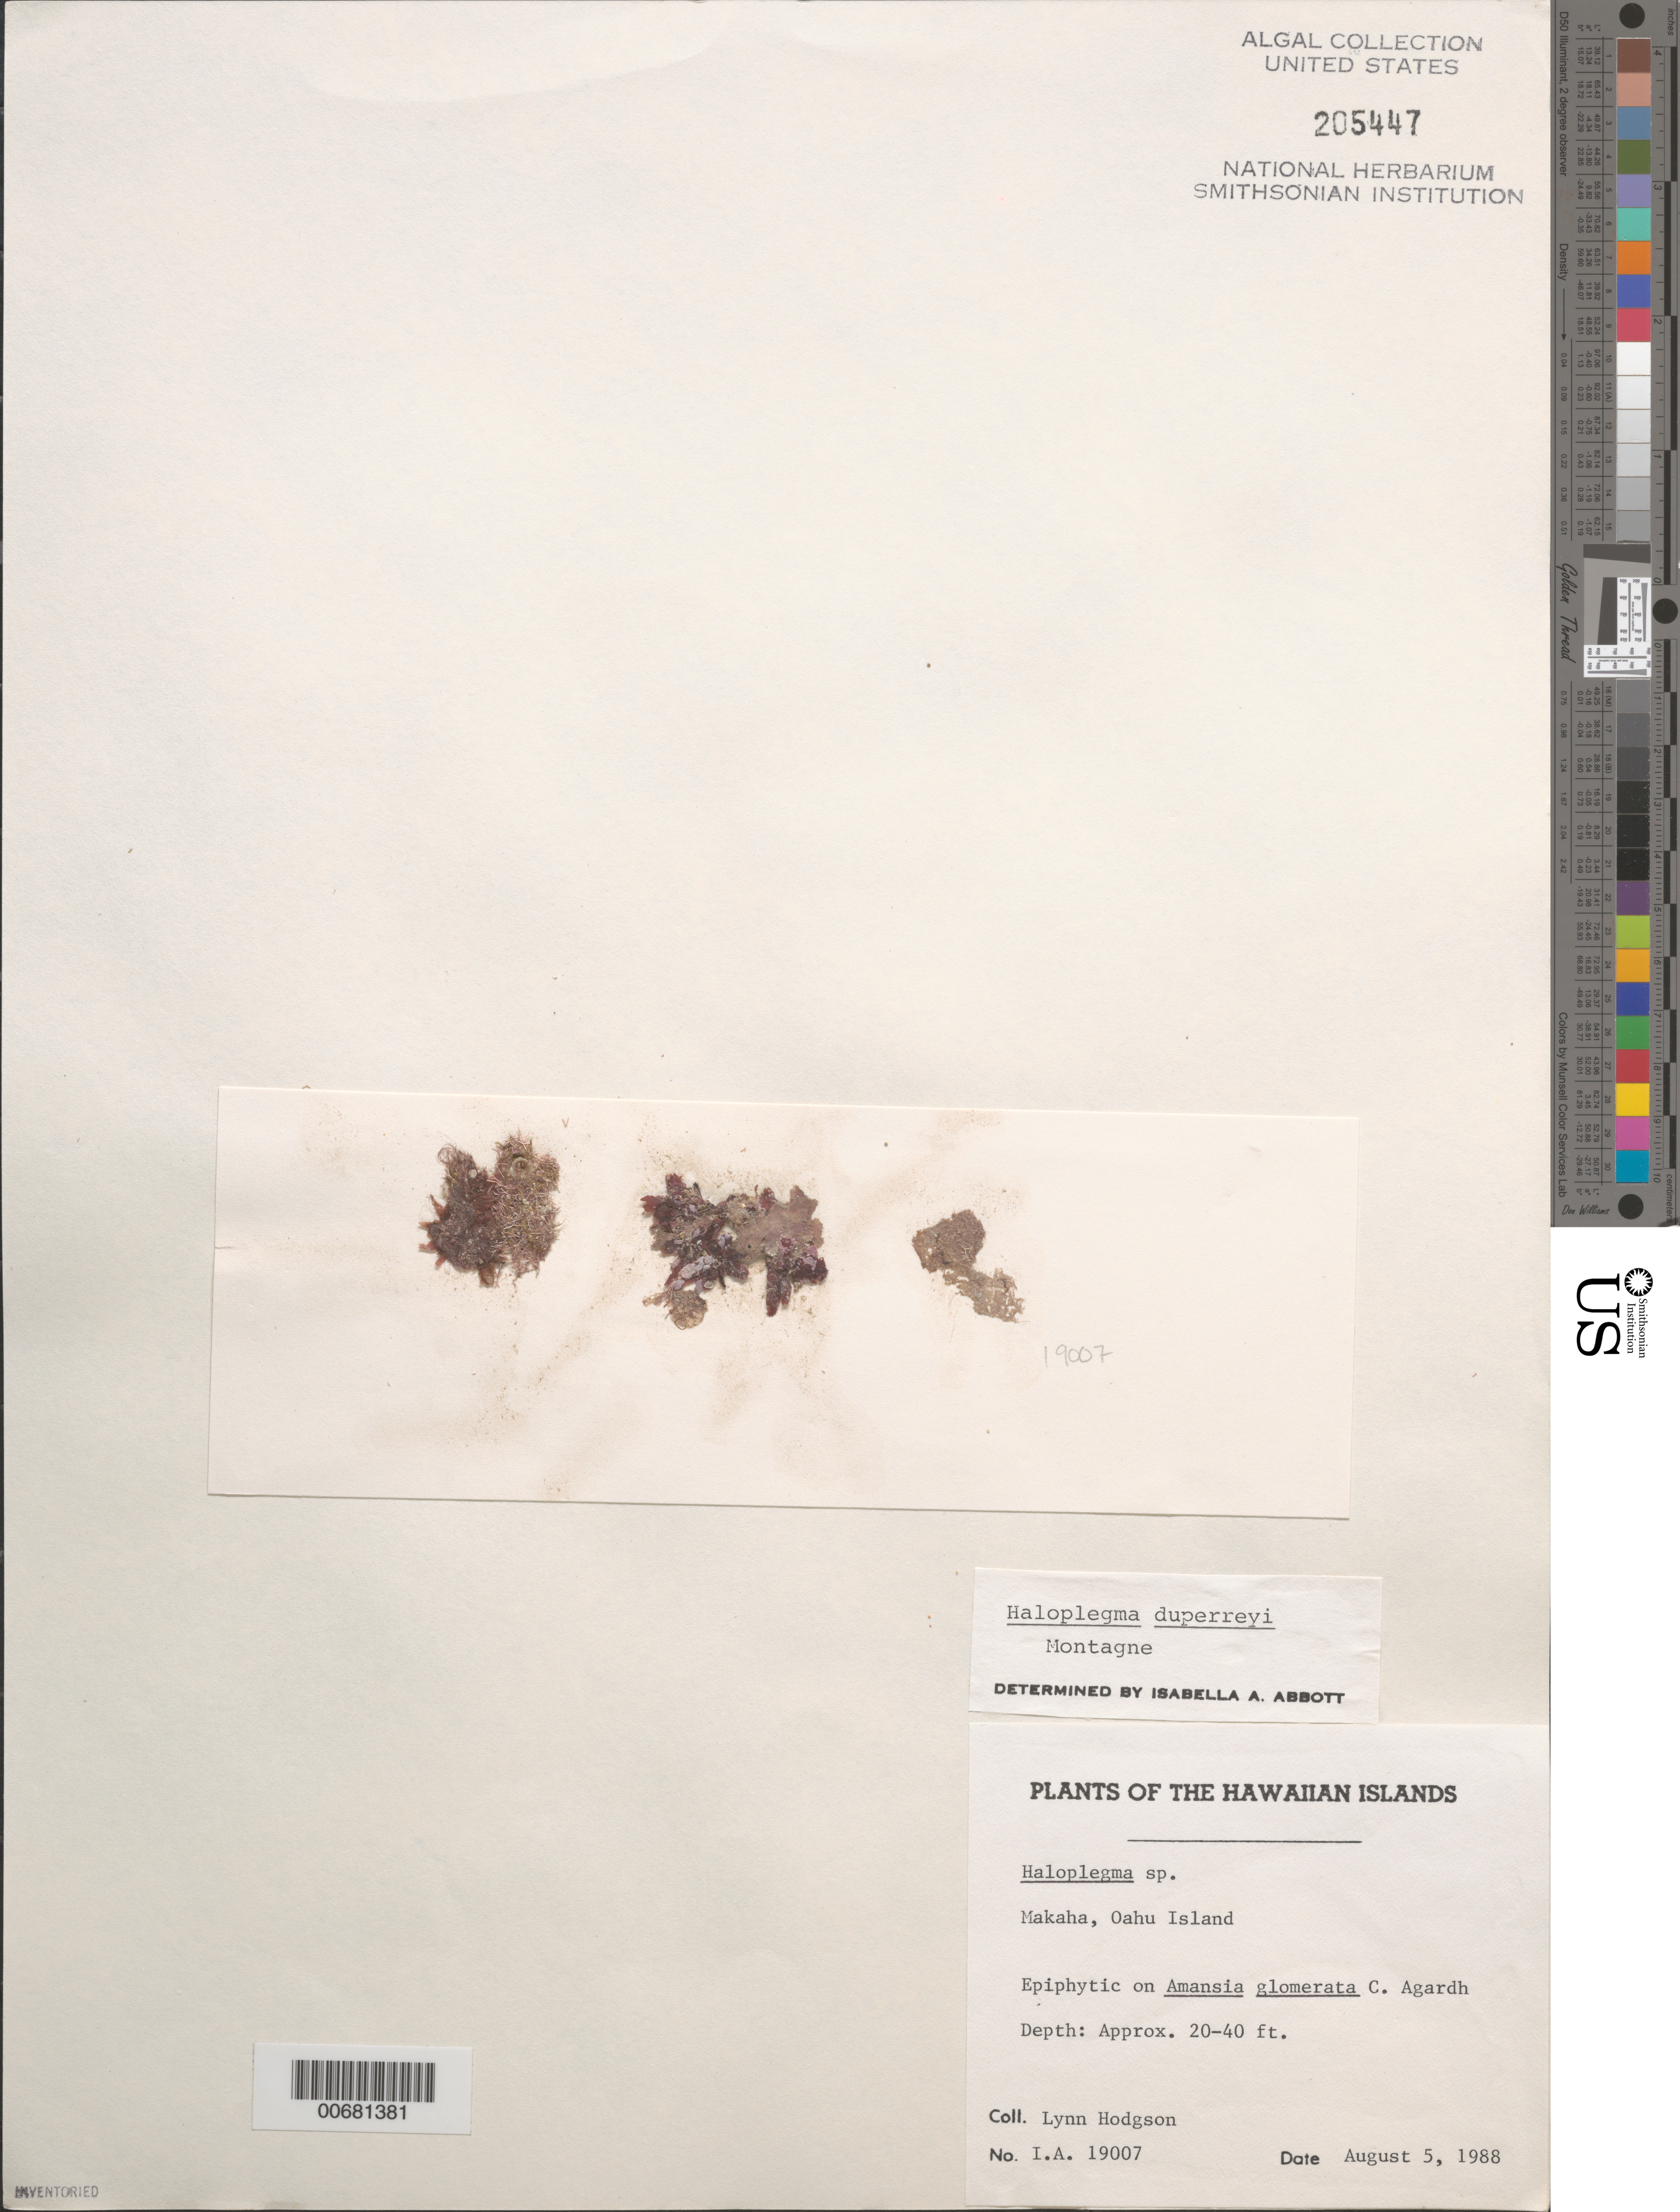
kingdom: Plantae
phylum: Rhodophyta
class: Florideophyceae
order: Ceramiales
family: Wrangeliaceae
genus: Haloplegma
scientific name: Haloplegma duperreyi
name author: Mont.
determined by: Abbott, Isabella A.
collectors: L. M. Hodgson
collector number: iaa 19007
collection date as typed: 05 Aug 1988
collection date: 1988-08-05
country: United States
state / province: Hawaii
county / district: Honolulu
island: Oahu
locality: Makaha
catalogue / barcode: US 205447